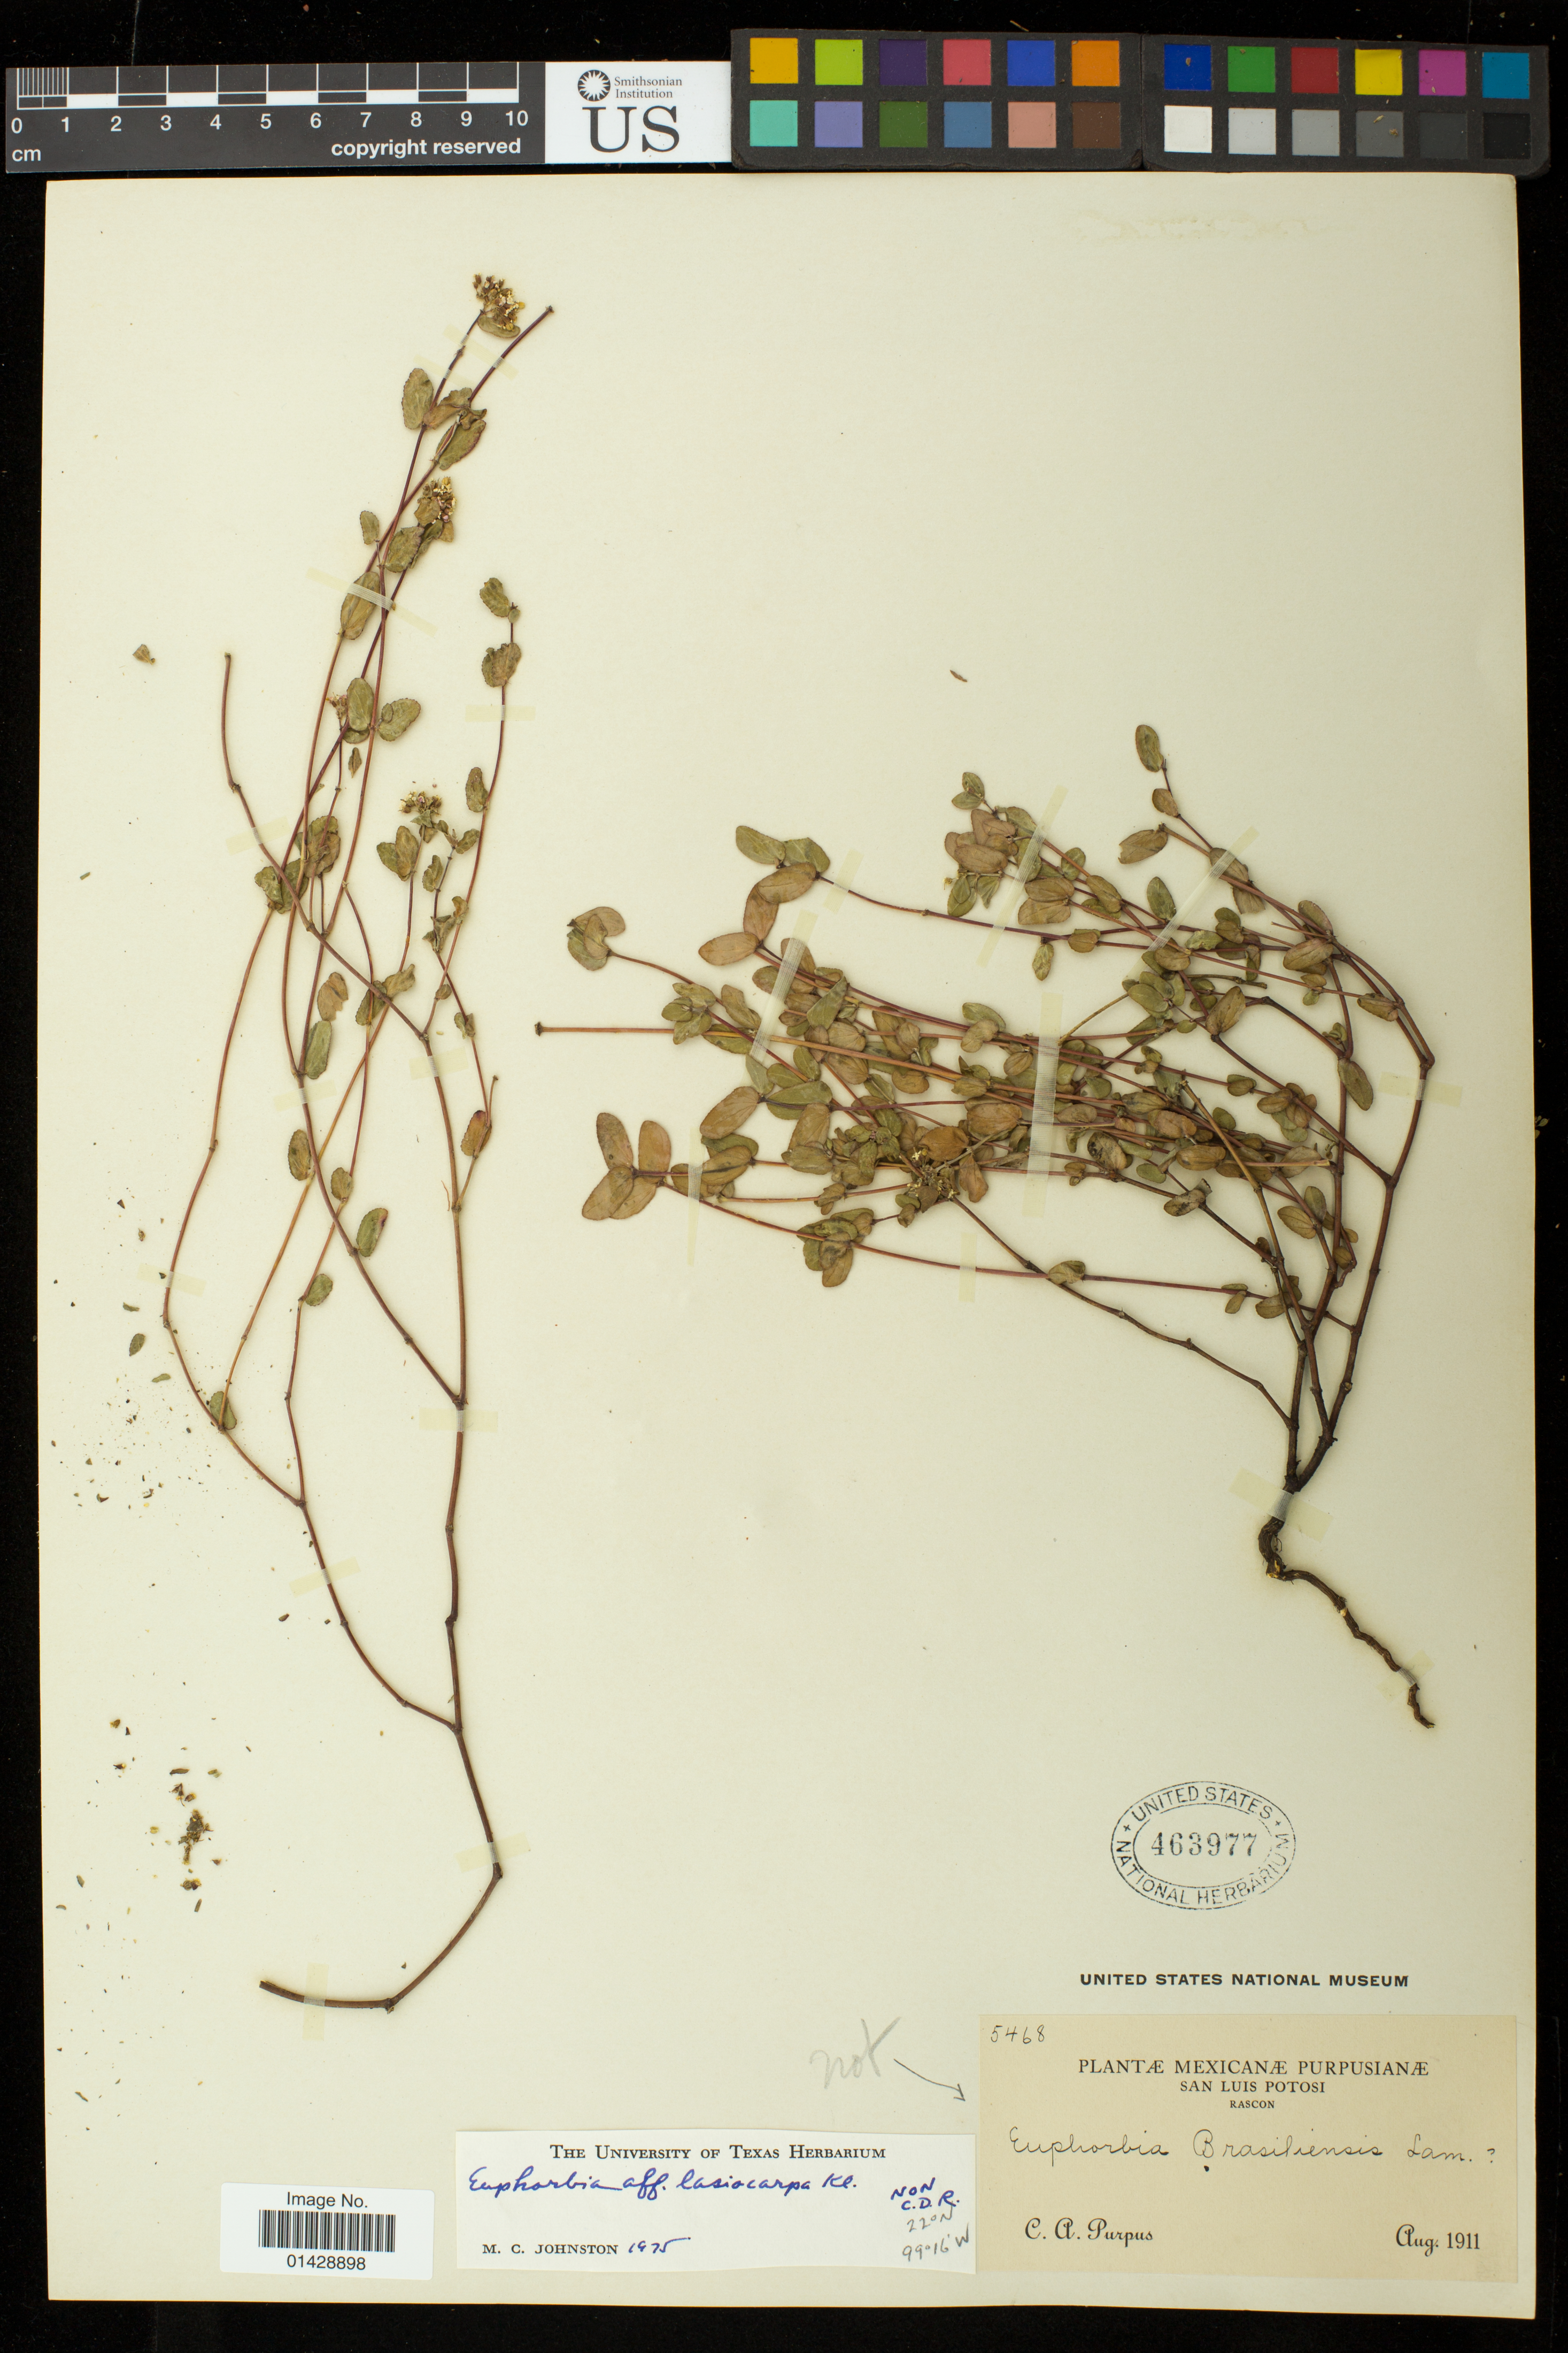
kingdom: Plantae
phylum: Tracheophyta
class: Magnoliopsida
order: Malpighiales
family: Euphorbiaceae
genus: Euphorbia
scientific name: Euphorbia lasiocarpa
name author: Klotzsch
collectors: C. A. Purpus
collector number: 5468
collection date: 1911-08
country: Mexico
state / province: San Luis Potosí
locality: Rascon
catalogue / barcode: US 463977